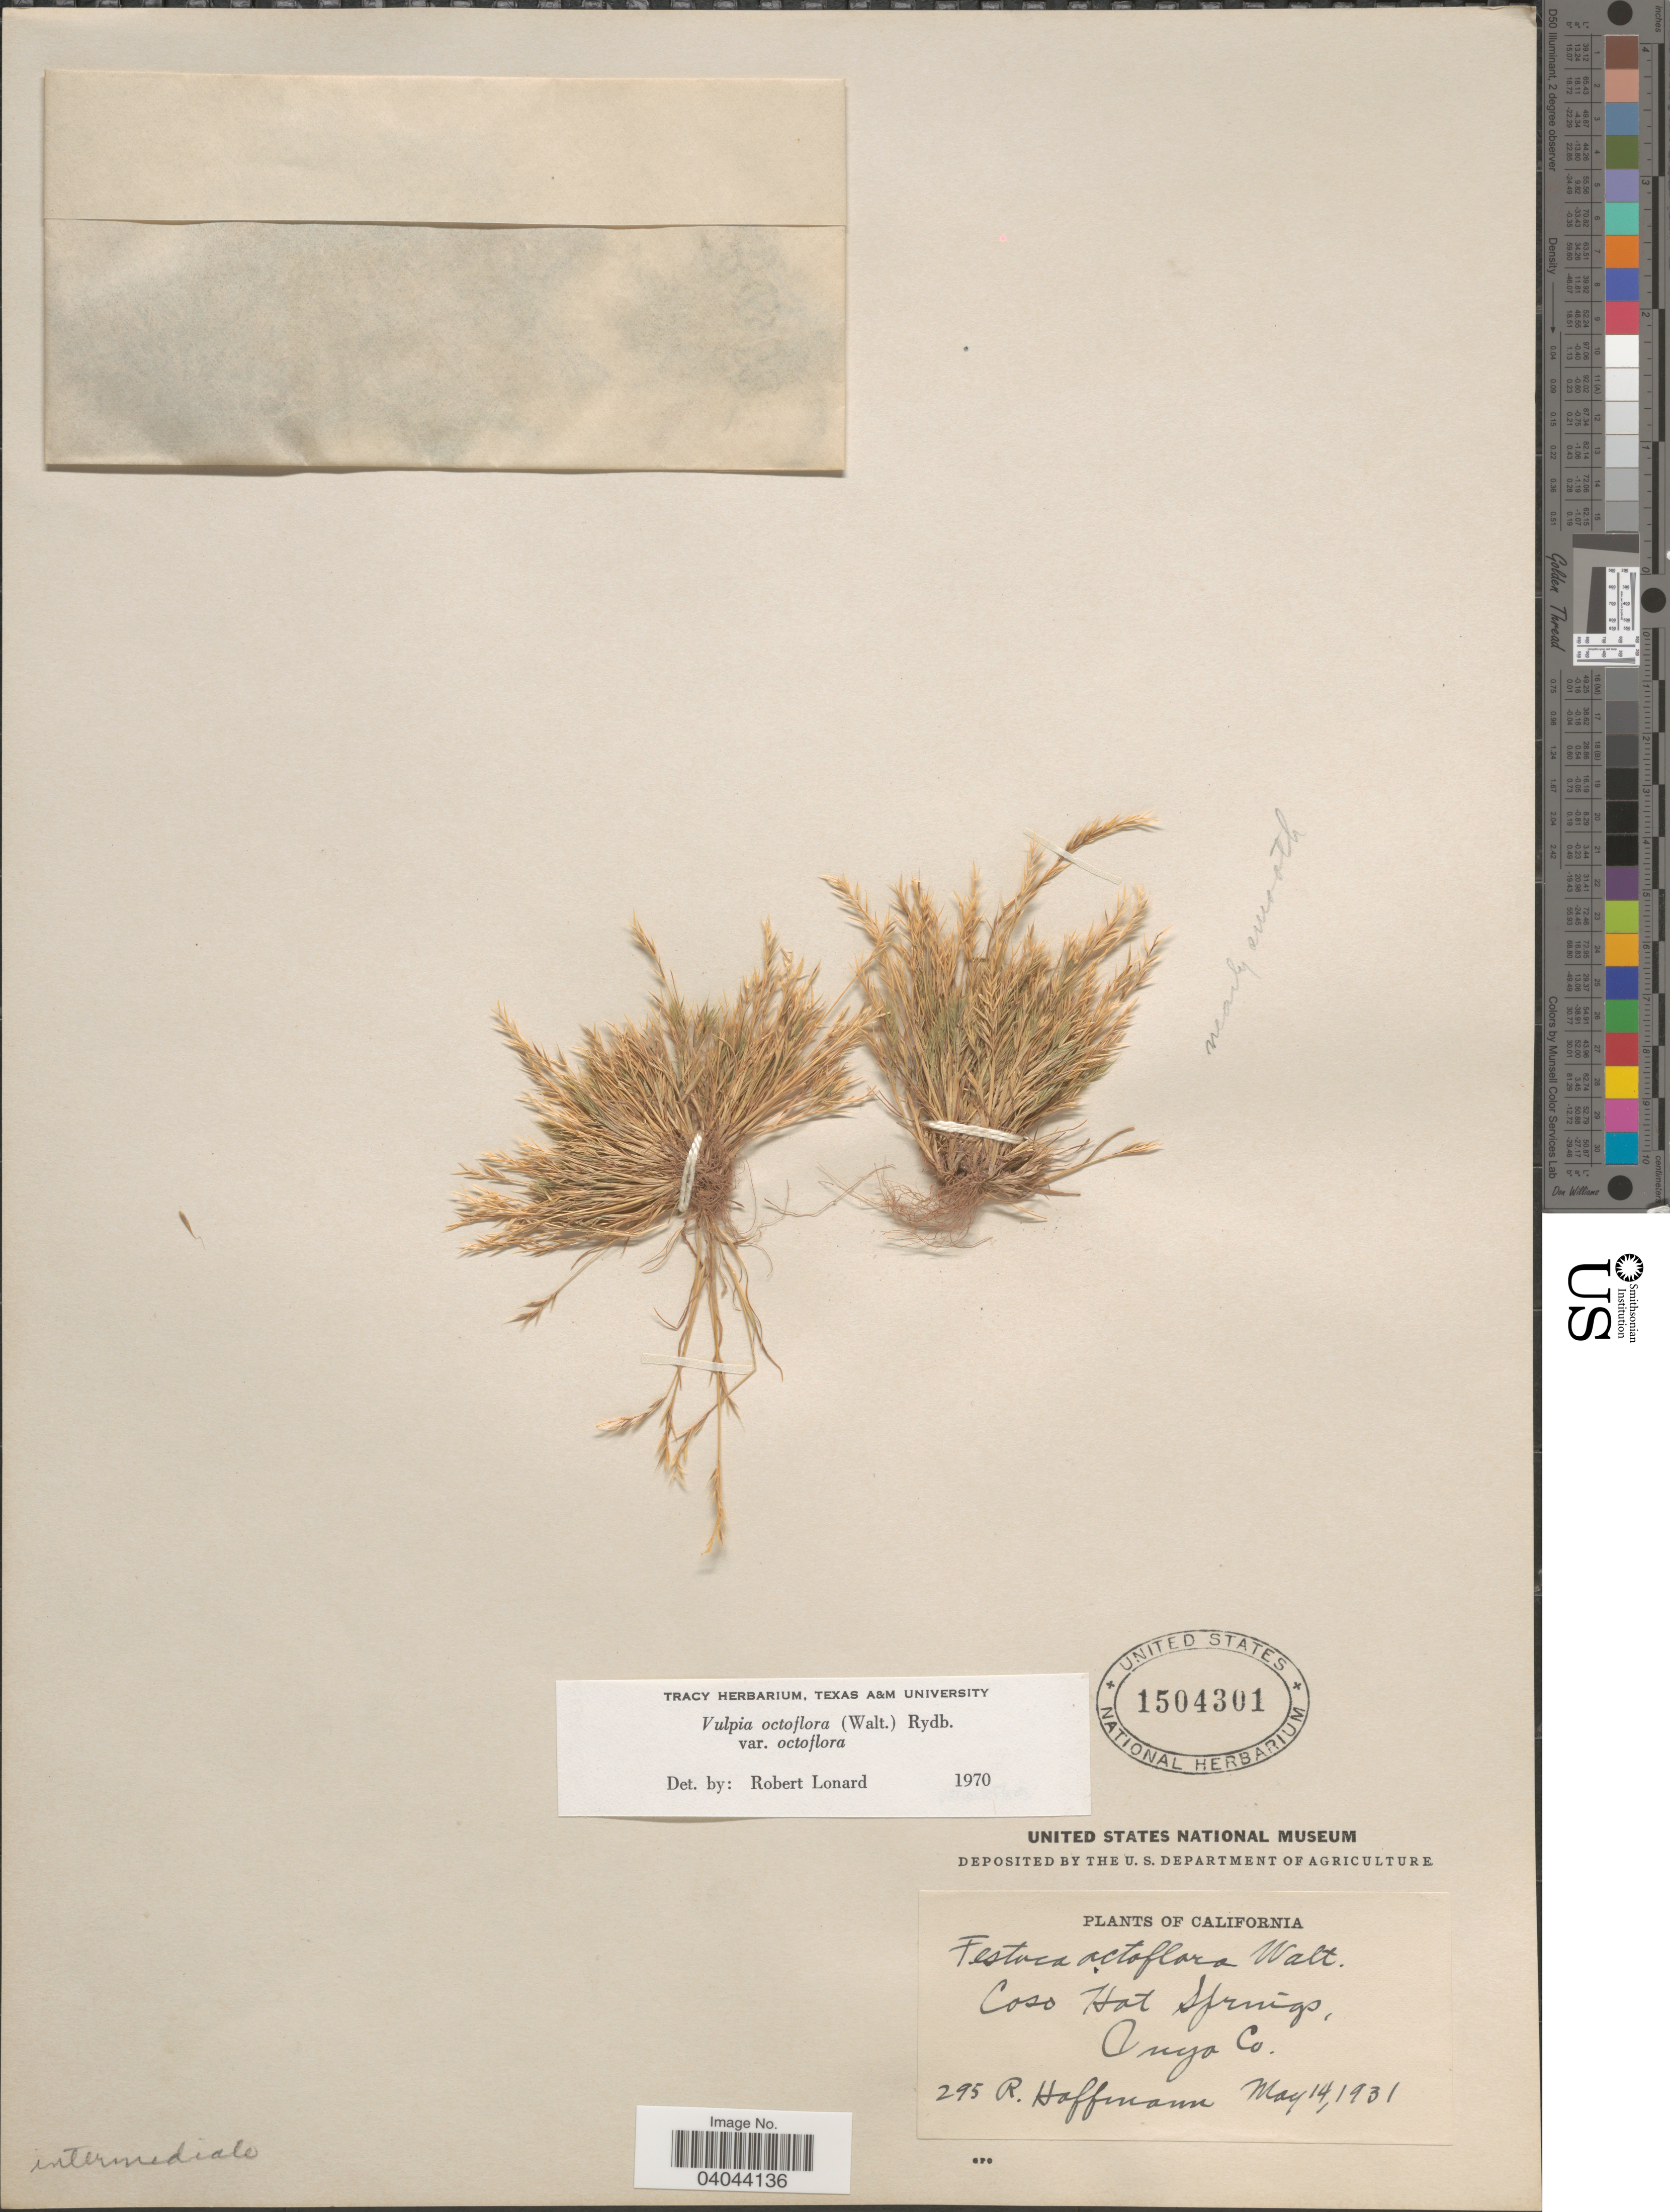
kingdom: Plantae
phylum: Tracheophyta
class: Liliopsida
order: Poales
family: Poaceae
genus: Festuca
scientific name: Festuca octoflora var. octoflora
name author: Walter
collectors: R. Hoffmann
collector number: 295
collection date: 1931-05-14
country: United States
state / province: California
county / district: Inyo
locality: Coss Hot Springs, Inyo Co.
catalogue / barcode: US 1504301